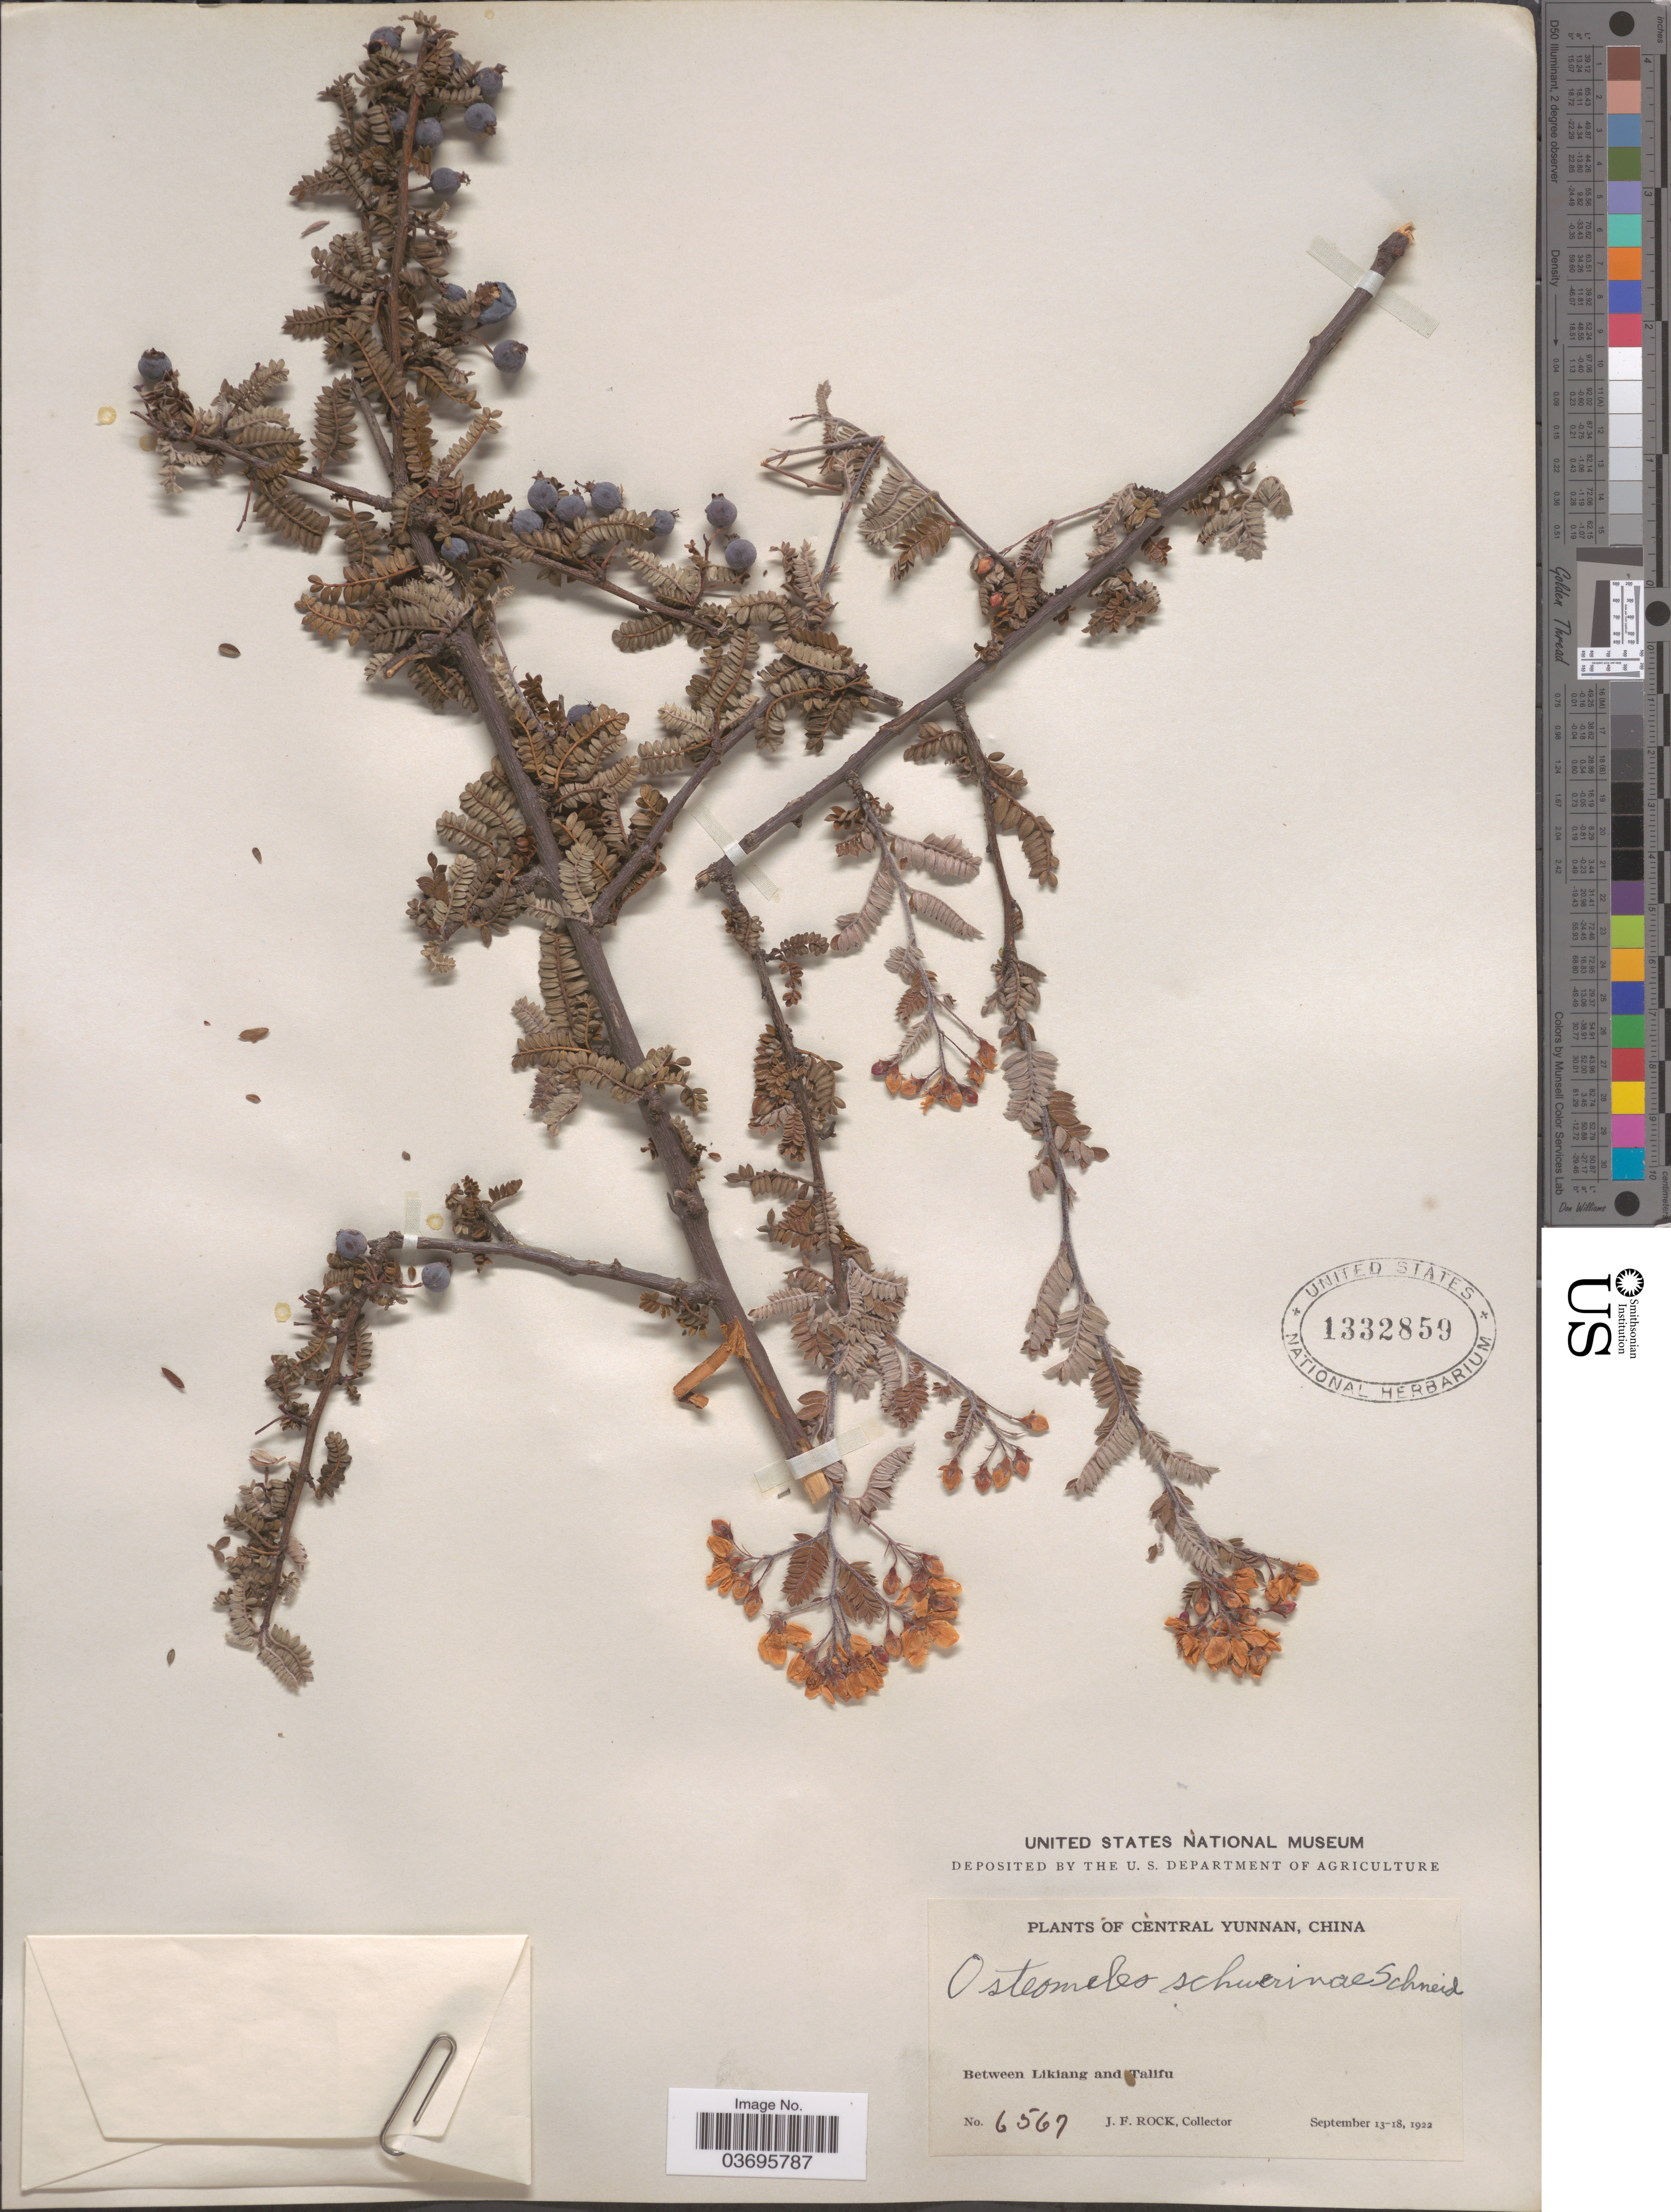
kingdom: Plantae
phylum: Tracheophyta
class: Magnoliopsida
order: Rosales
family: Rosaceae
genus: Osteomeles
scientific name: Osteomeles schwerinae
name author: C.K. Schneid.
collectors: J. Rock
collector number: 6567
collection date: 1922-09-13/1922-09-18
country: China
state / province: Yunnan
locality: Central Yunnan. Between Likiang and Talifu.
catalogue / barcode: US 1332859